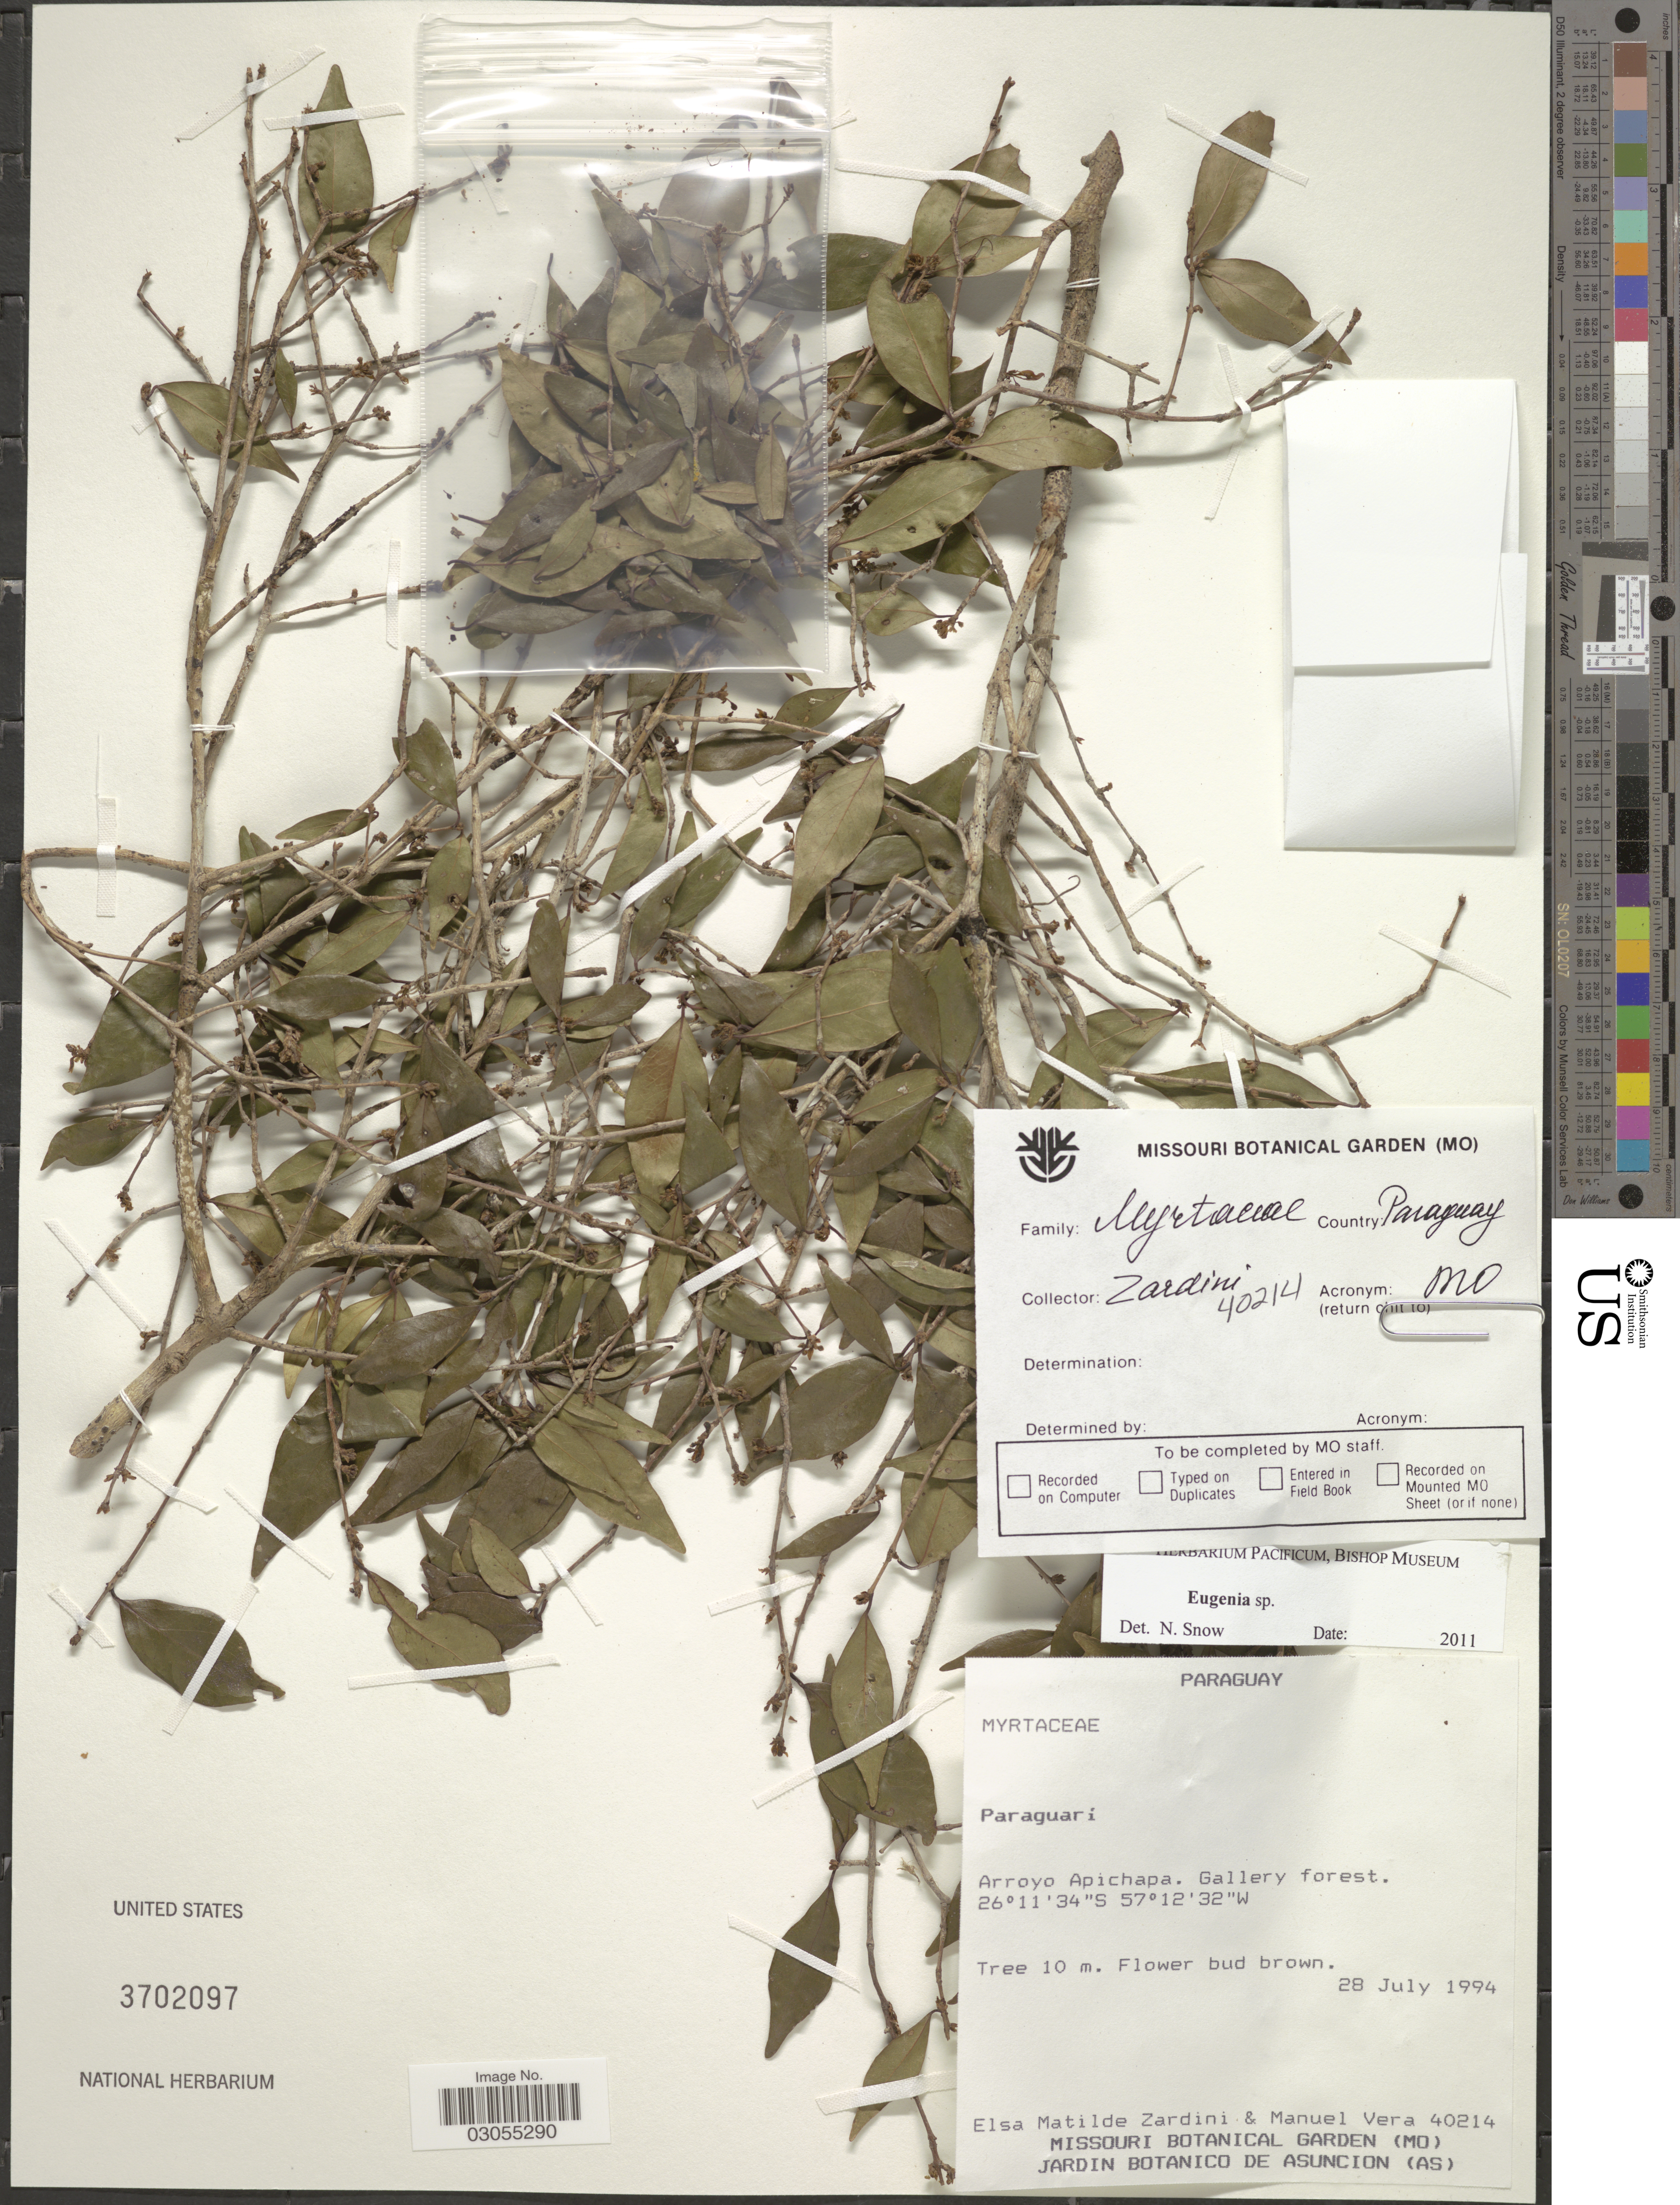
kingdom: Plantae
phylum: Tracheophyta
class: Magnoliopsida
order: Myrtales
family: Myrtaceae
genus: Eugenia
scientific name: Eugenia sp.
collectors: E. M. Zardini & M. Vera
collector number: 40214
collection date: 1994-07-28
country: Paraguay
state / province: Paraguari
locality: Arroyo Apichapa.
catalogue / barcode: US 3702097